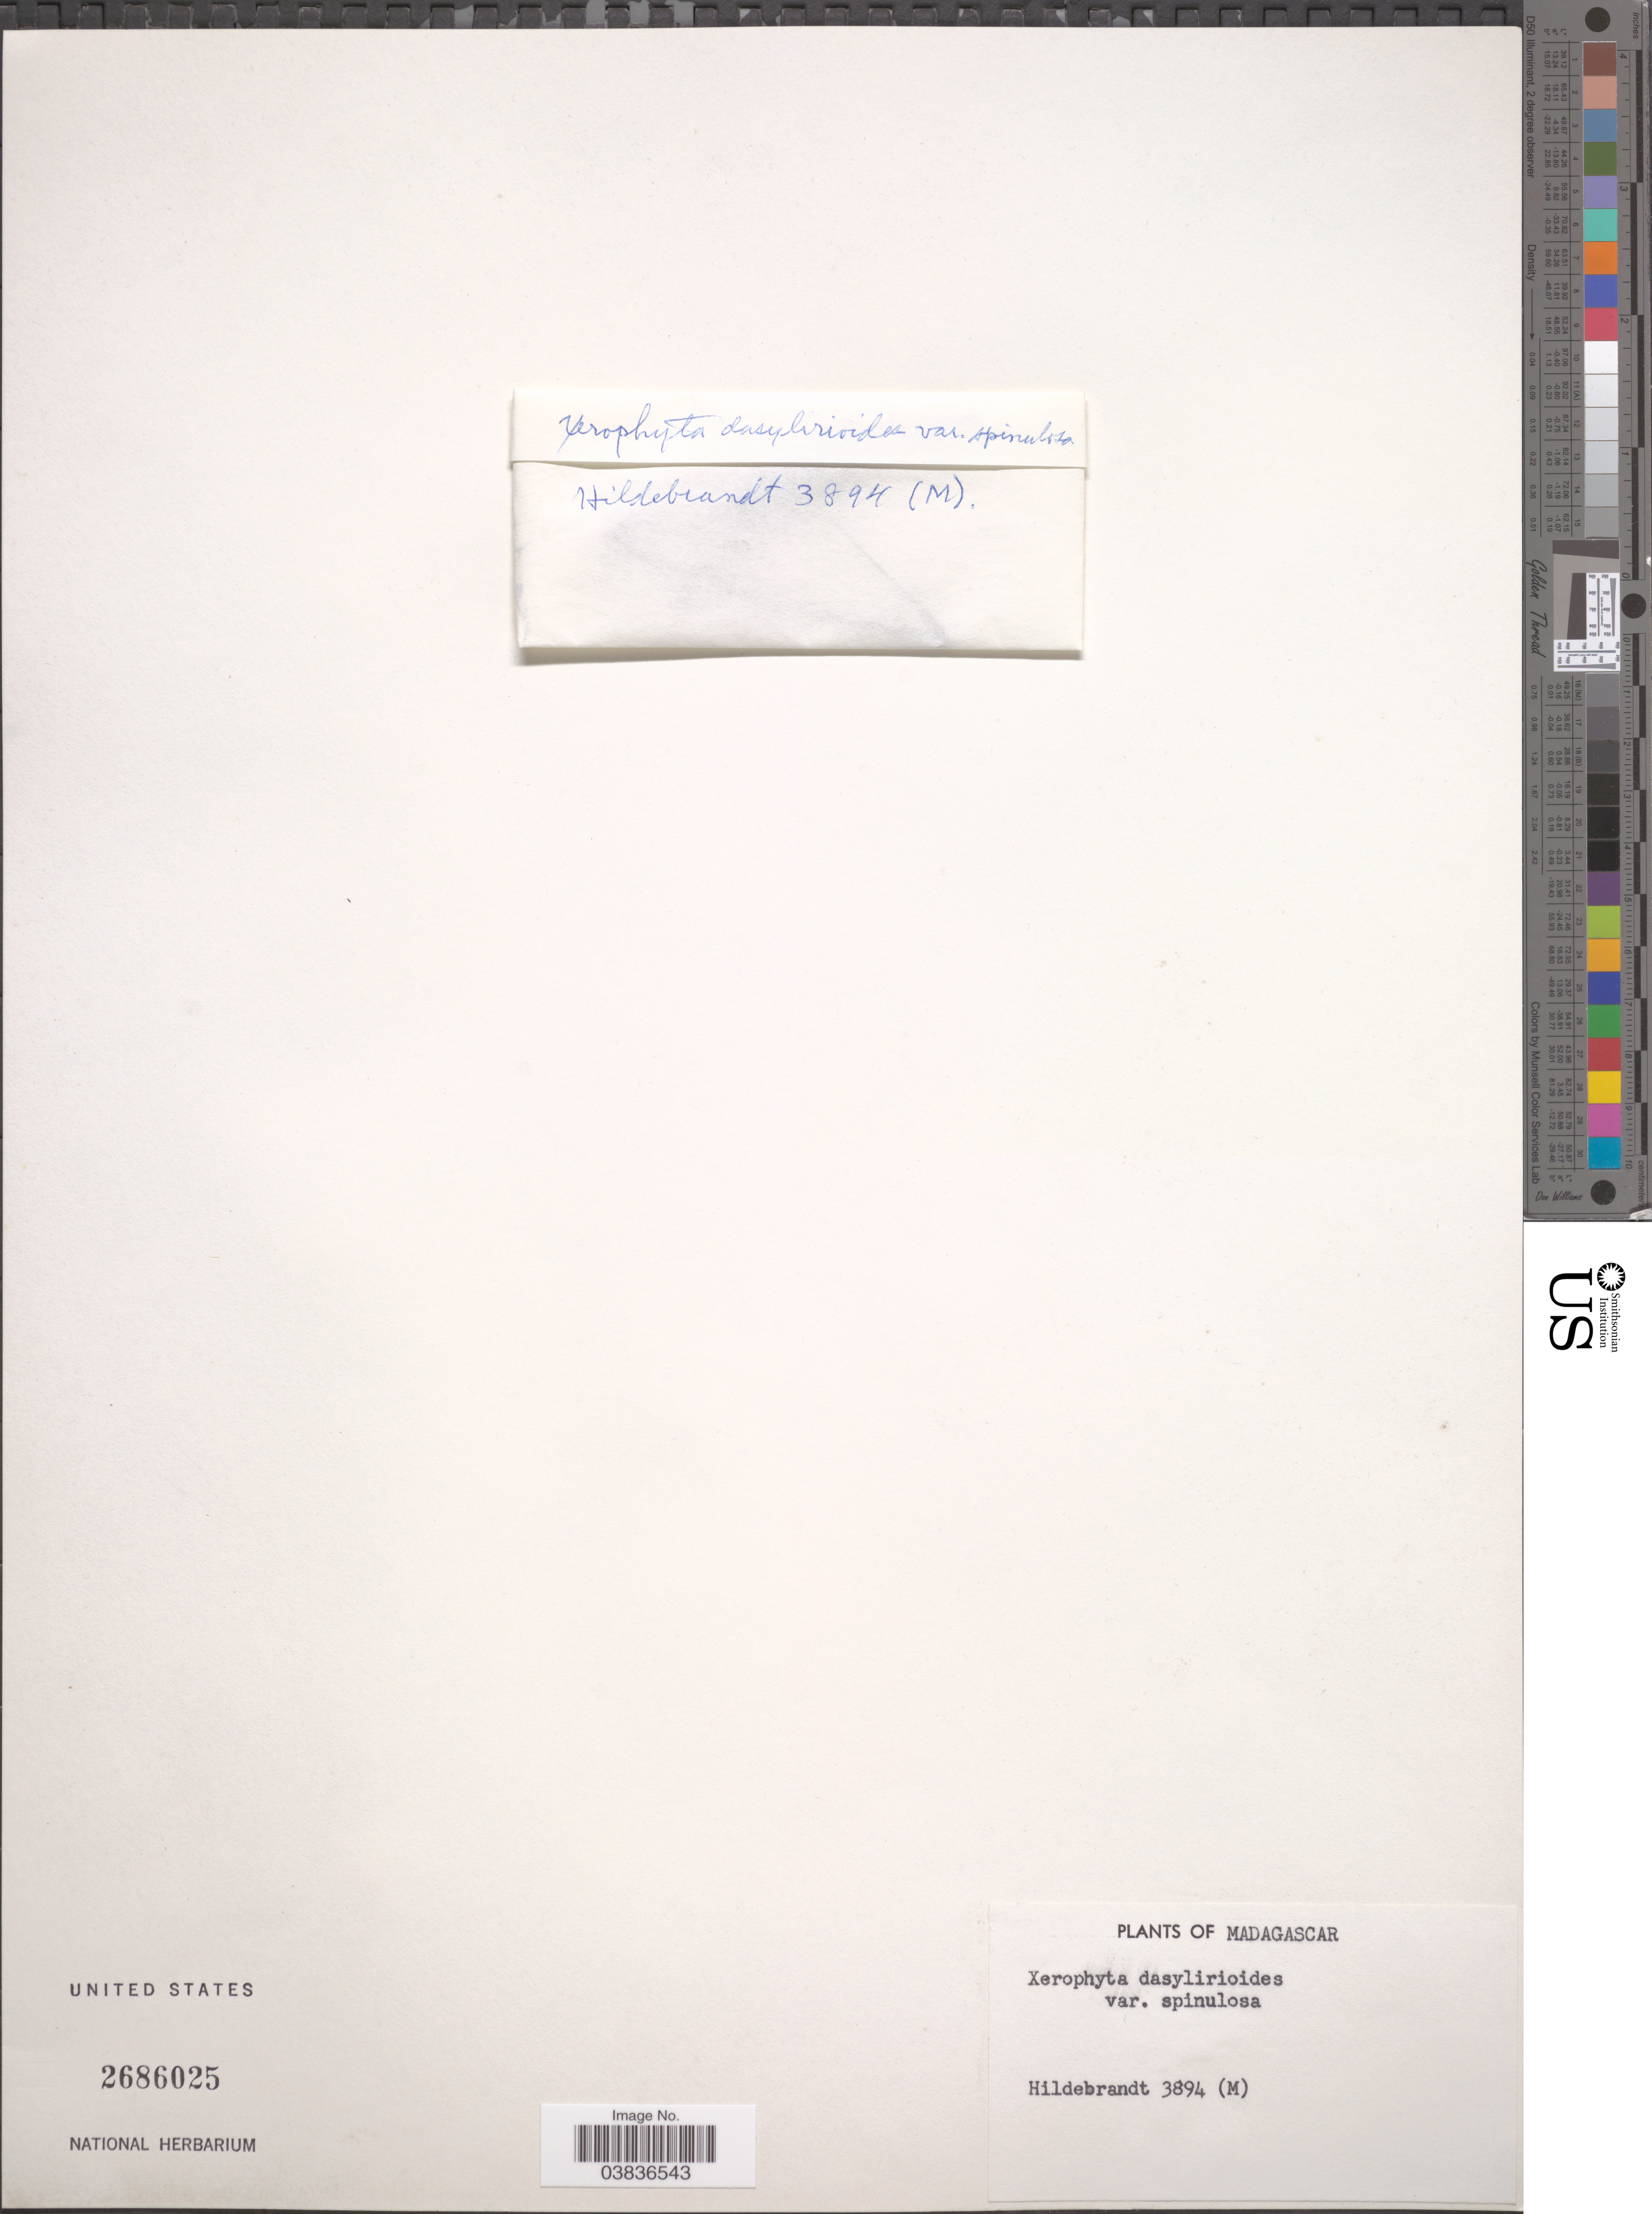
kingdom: Plantae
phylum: Tracheophyta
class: Liliopsida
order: Pandanales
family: Velloziaceae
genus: Xerophyta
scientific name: Xerophyta dasylirioides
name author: Baker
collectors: J. Hildebrandt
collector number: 3894(M)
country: Madagascar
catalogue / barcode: US 2686025